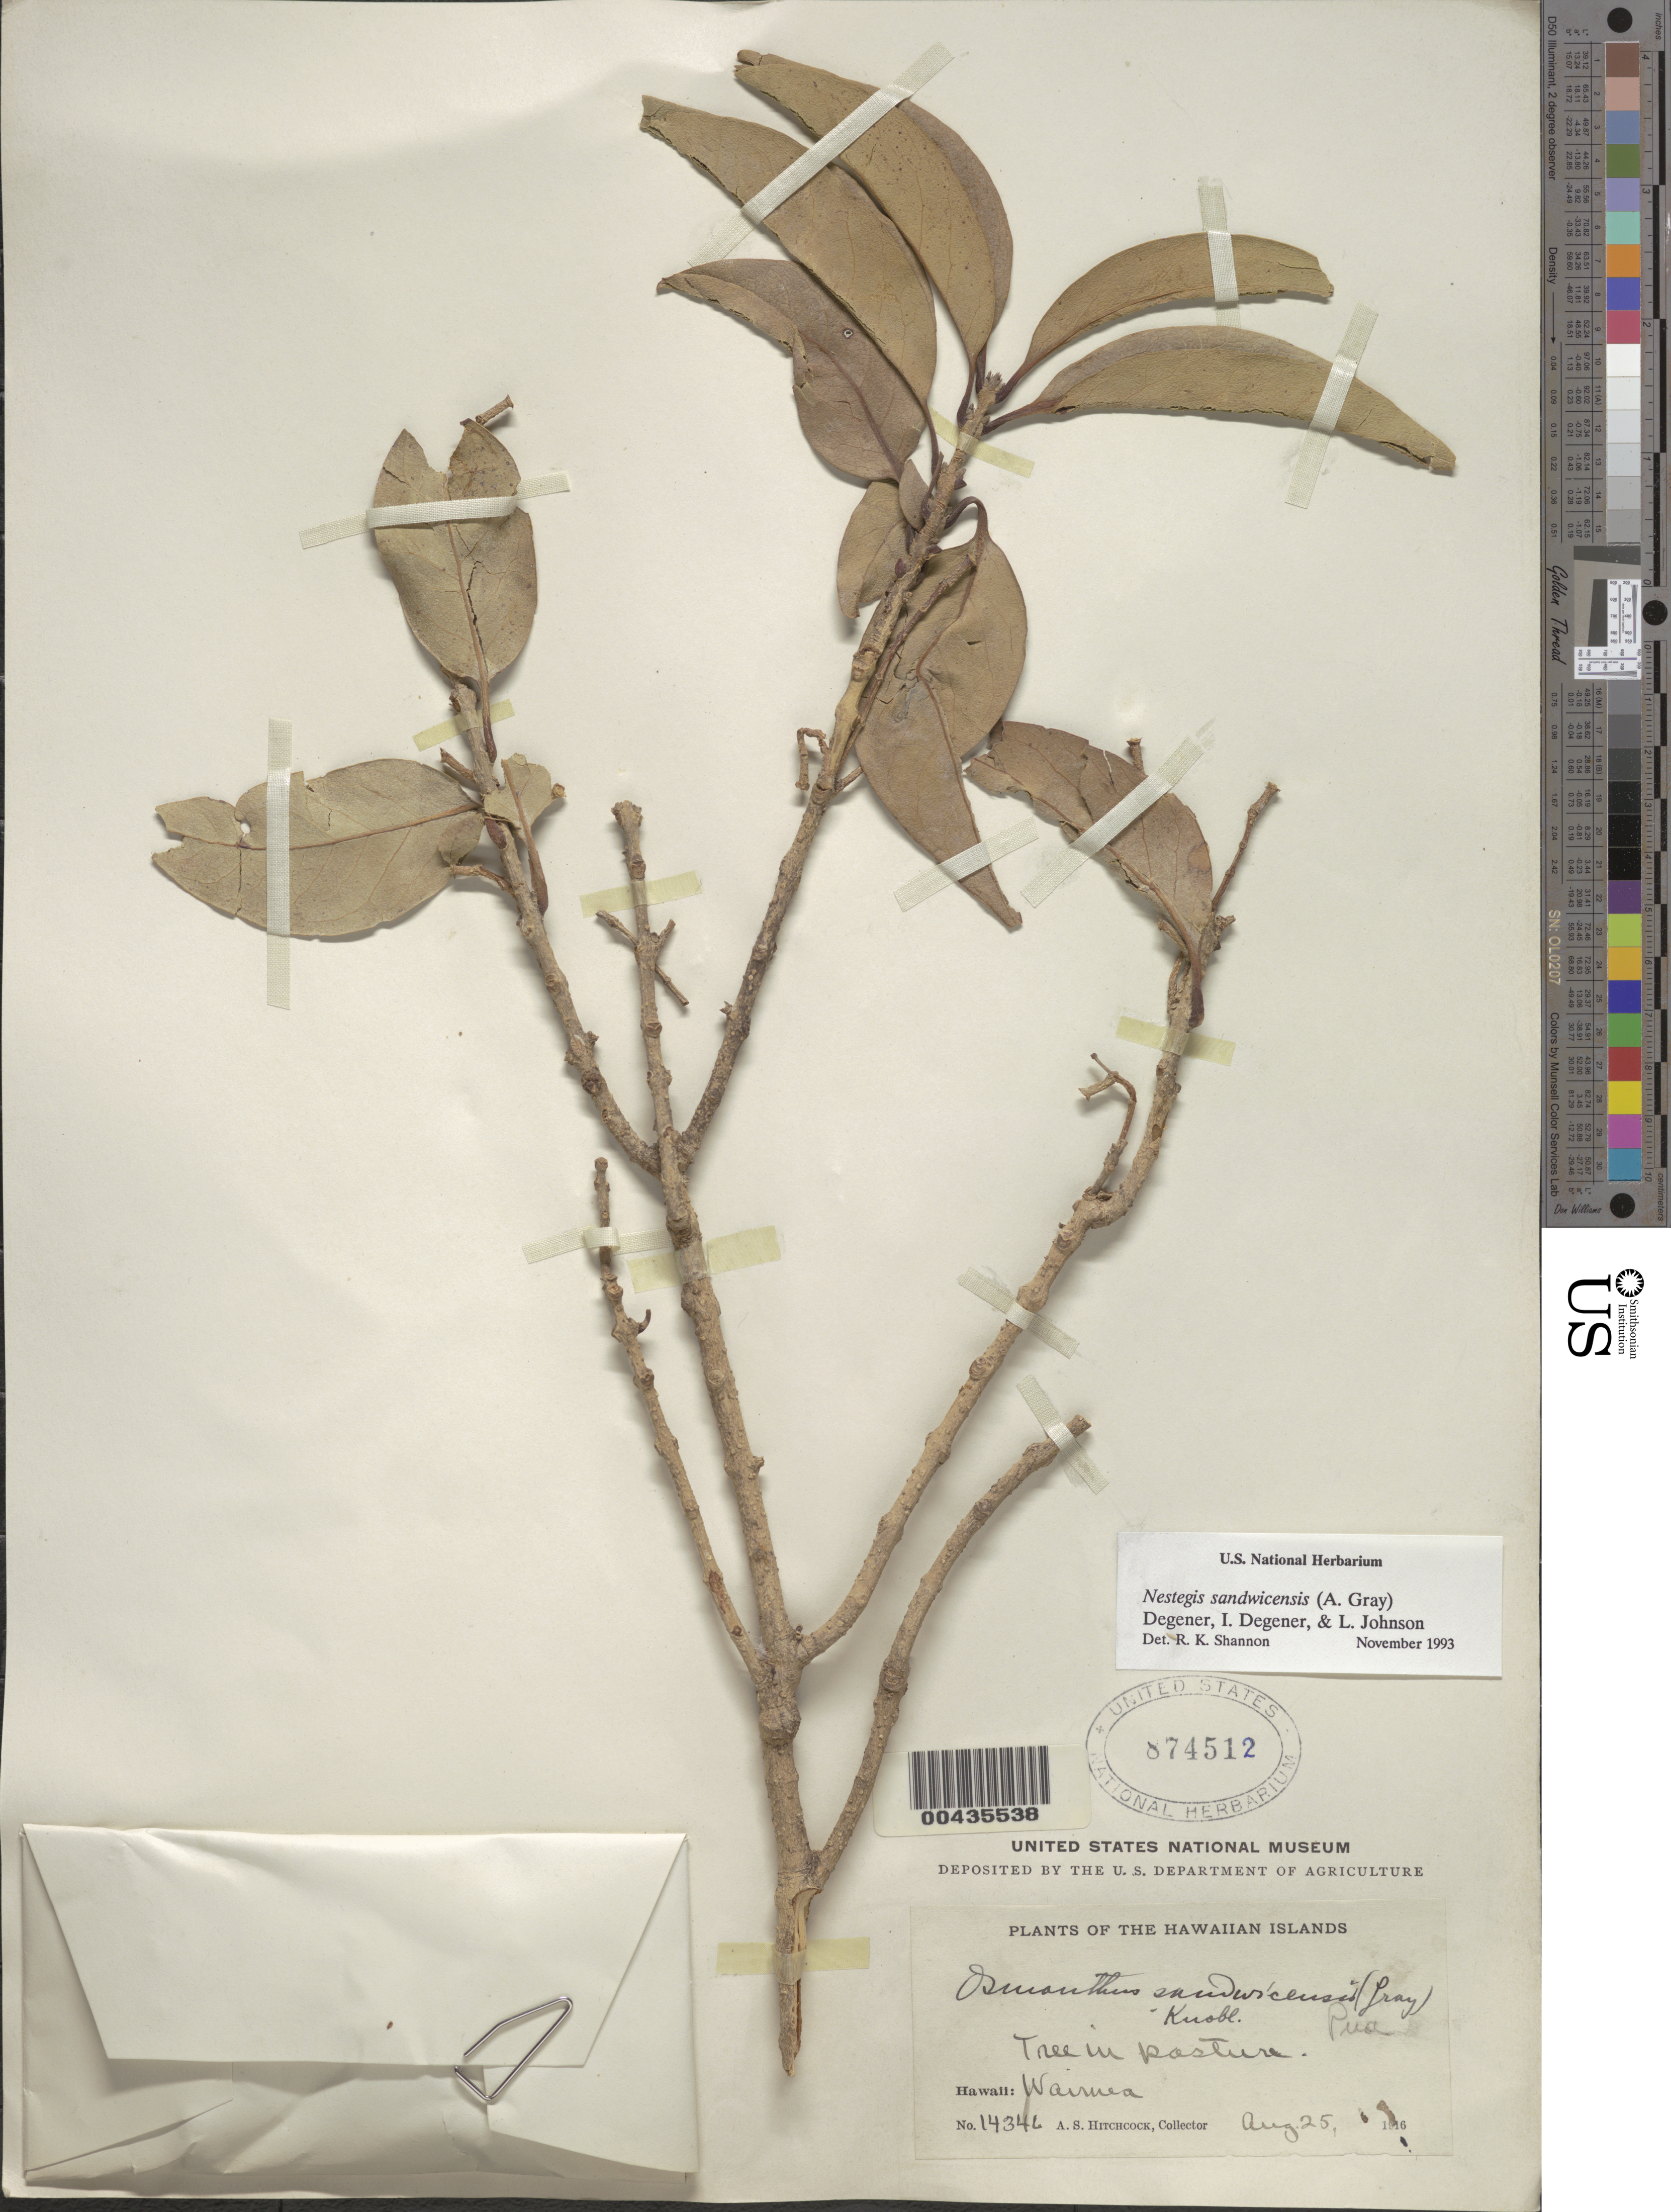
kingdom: Plantae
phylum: Tracheophyta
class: Magnoliopsida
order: Lamiales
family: Oleaceae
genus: Notelaea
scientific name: Notelaea sandwicensis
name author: (A. Gray) Hong-Wa & Besnard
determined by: Wagner, W. L., (BOT), Smithsonian Institution - National Museum of Natural History (UNITED STATES)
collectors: A. S. Hitchcock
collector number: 14346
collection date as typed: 25 Aug 1916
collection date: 1916-08-25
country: United States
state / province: Hawaii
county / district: Hawaii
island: Hawaii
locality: Waimea.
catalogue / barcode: US 874512